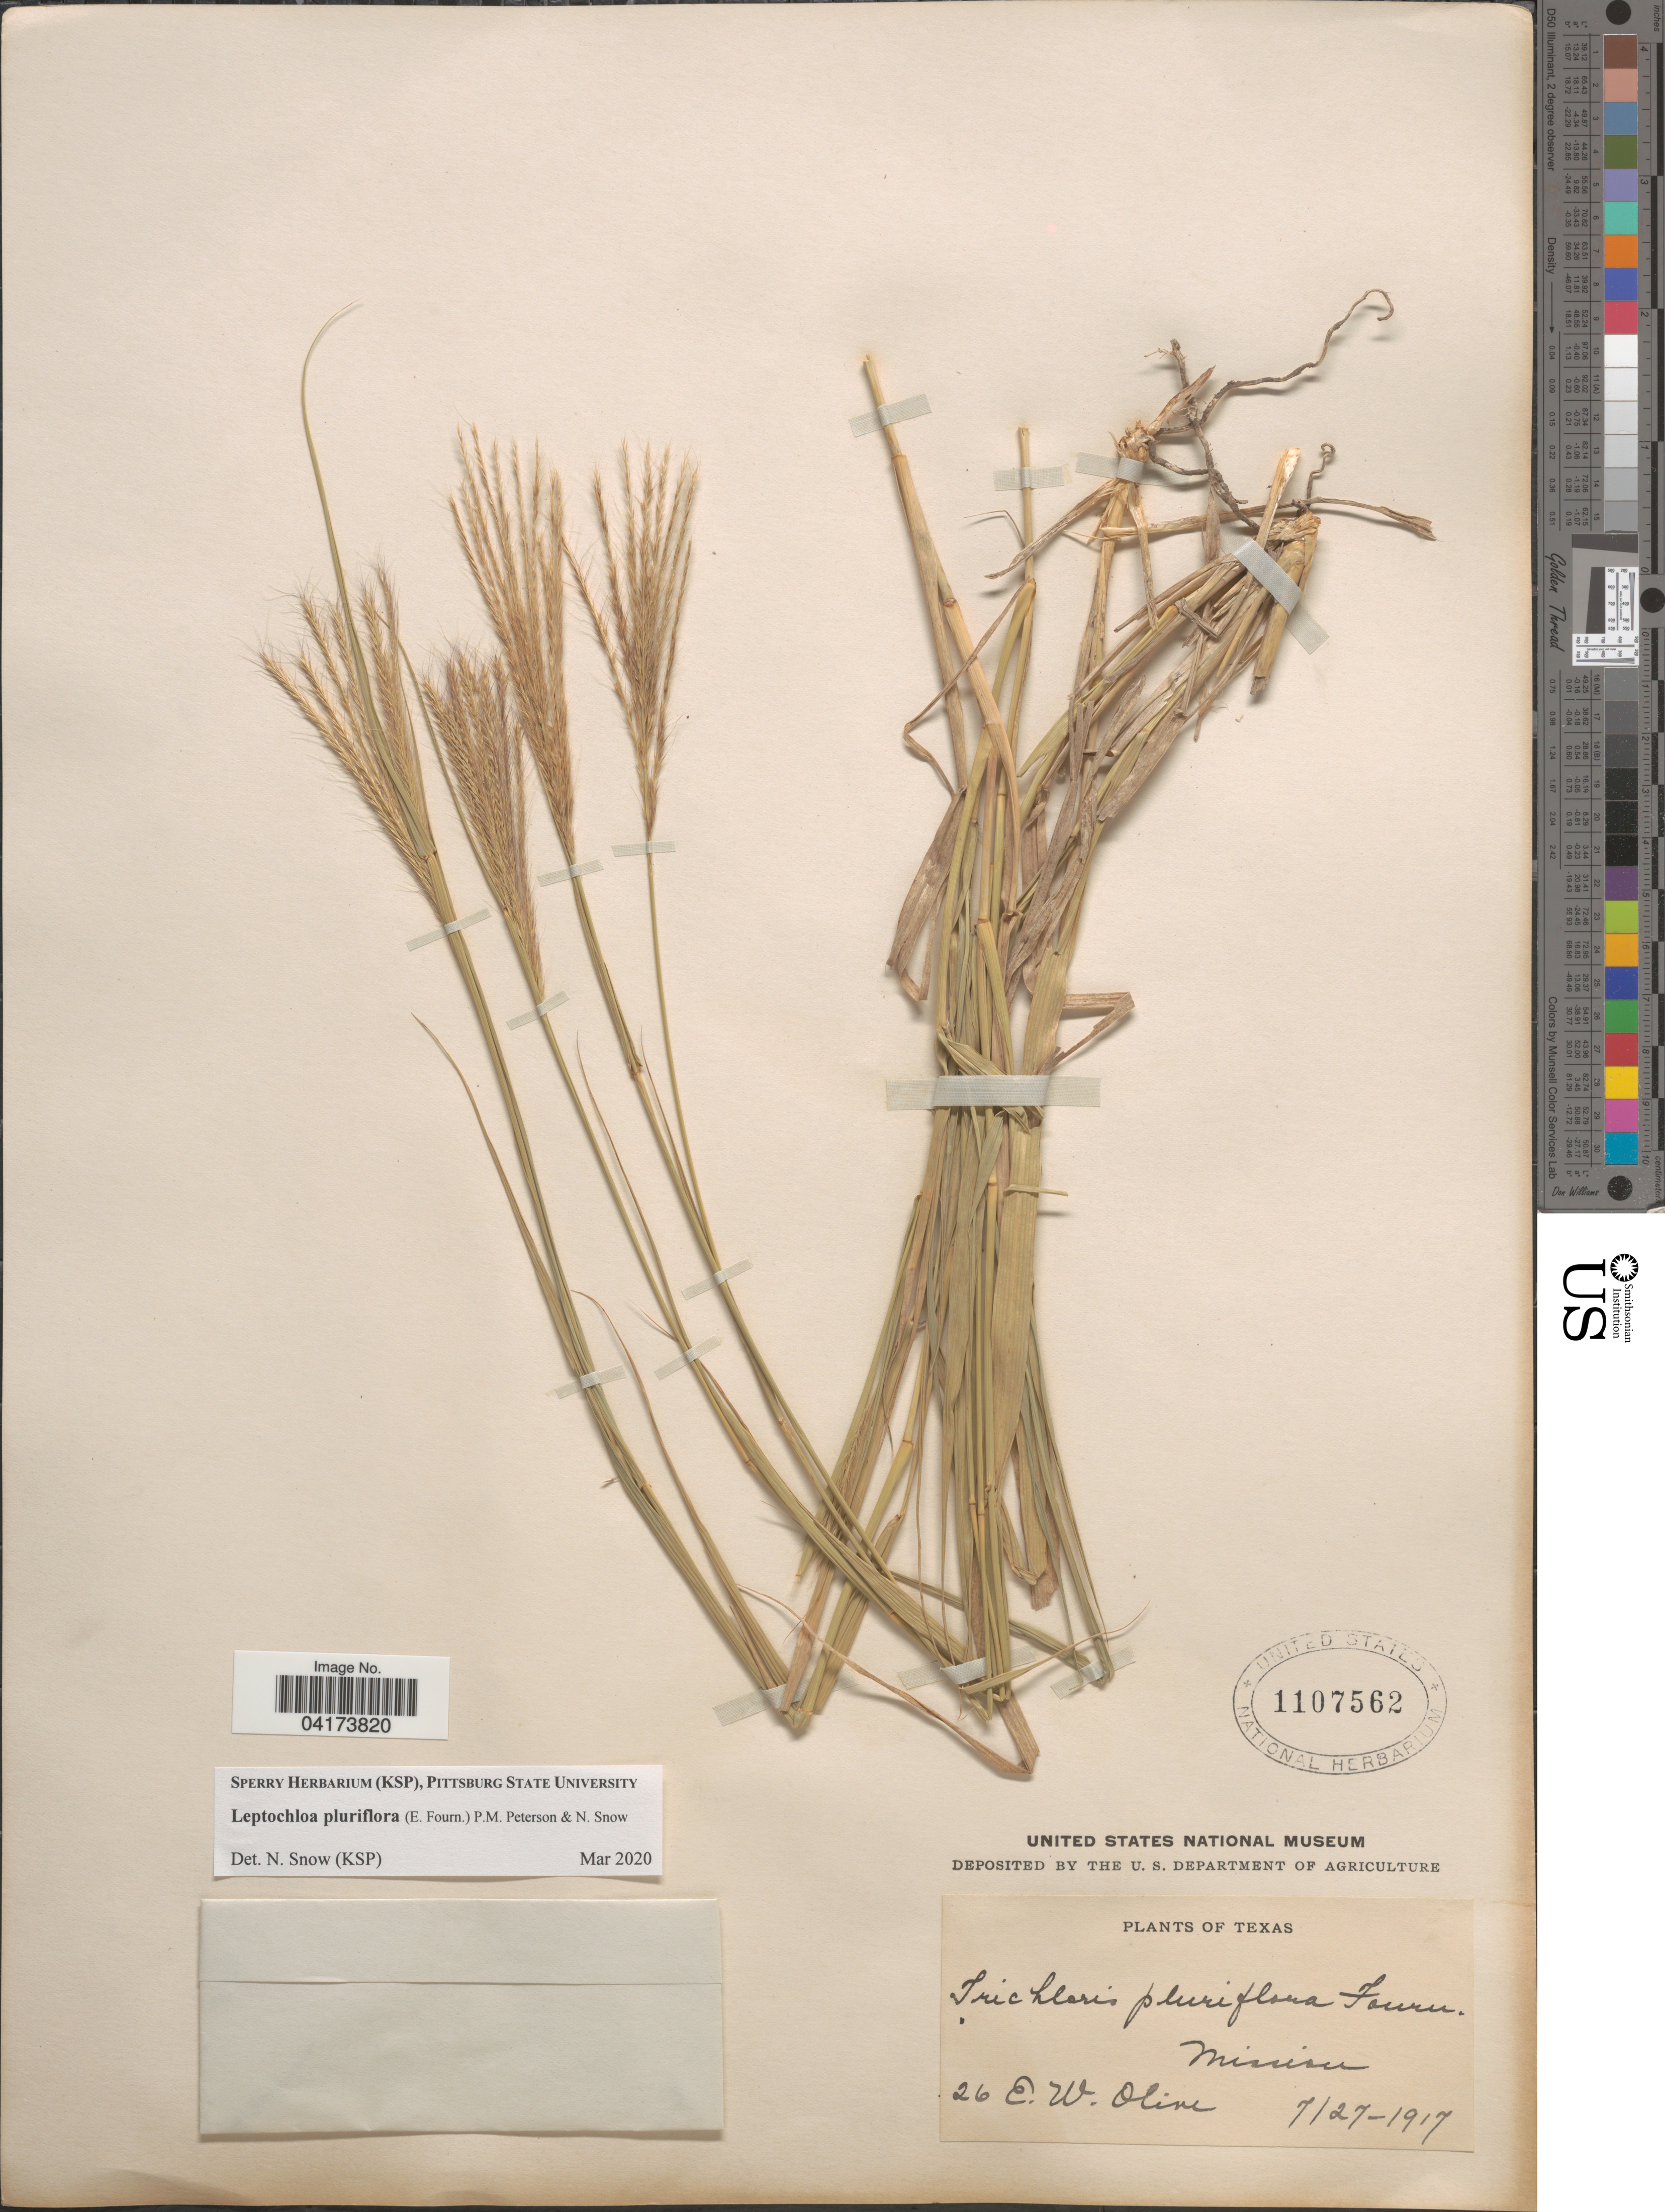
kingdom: Plantae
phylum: Tracheophyta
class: Liliopsida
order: Poales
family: Poaceae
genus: Leptochloa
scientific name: Leptochloa pluriflora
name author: (E. Fourn.) P.M. Peterson & N. Snow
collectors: E. Olive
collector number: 26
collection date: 1917-07-27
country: United States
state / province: Texas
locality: Mission.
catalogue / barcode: US 1107562